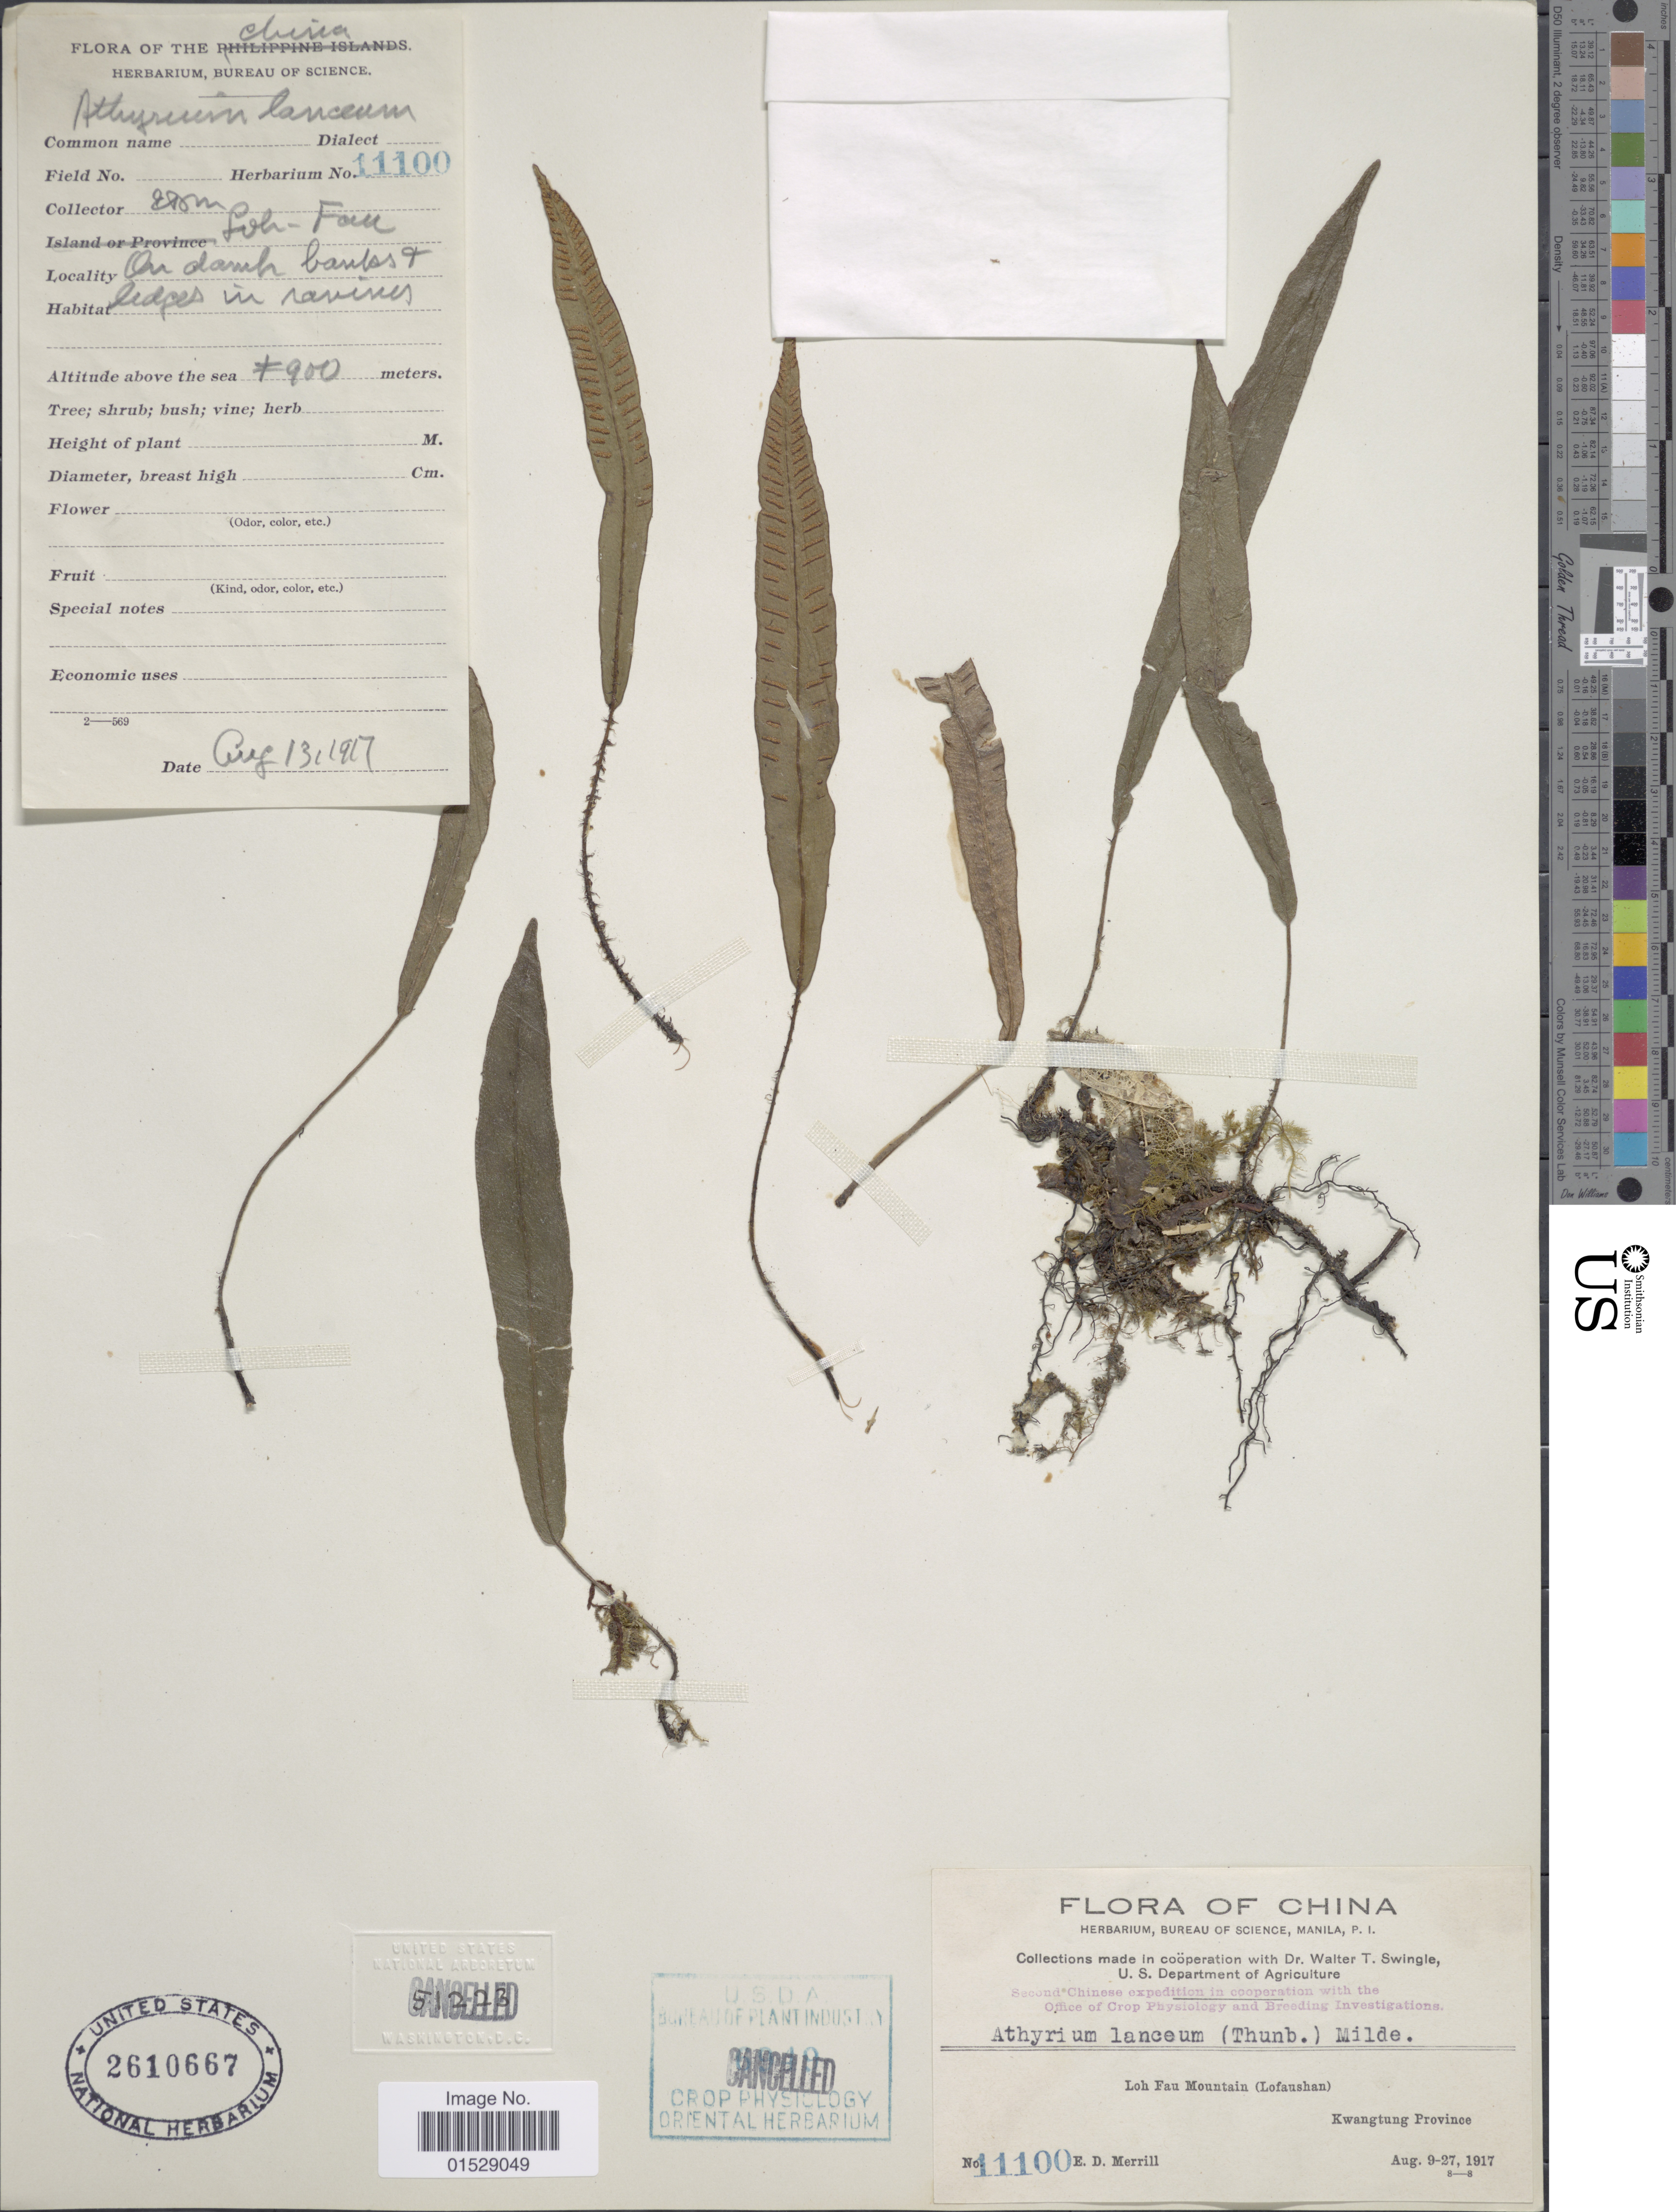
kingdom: Plantae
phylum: Tracheophyta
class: Polypodiopsida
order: Polypodiales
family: Athyriaceae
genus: Deparia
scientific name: Deparia lancea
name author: (Thunb.) Fraser-Jenk.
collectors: E. D. Merrill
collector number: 11100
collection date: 1917-08-13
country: China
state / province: Guangdong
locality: Loh Fau Mountain (Lofaushan), Kwangtung Province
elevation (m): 900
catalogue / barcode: US 2610667